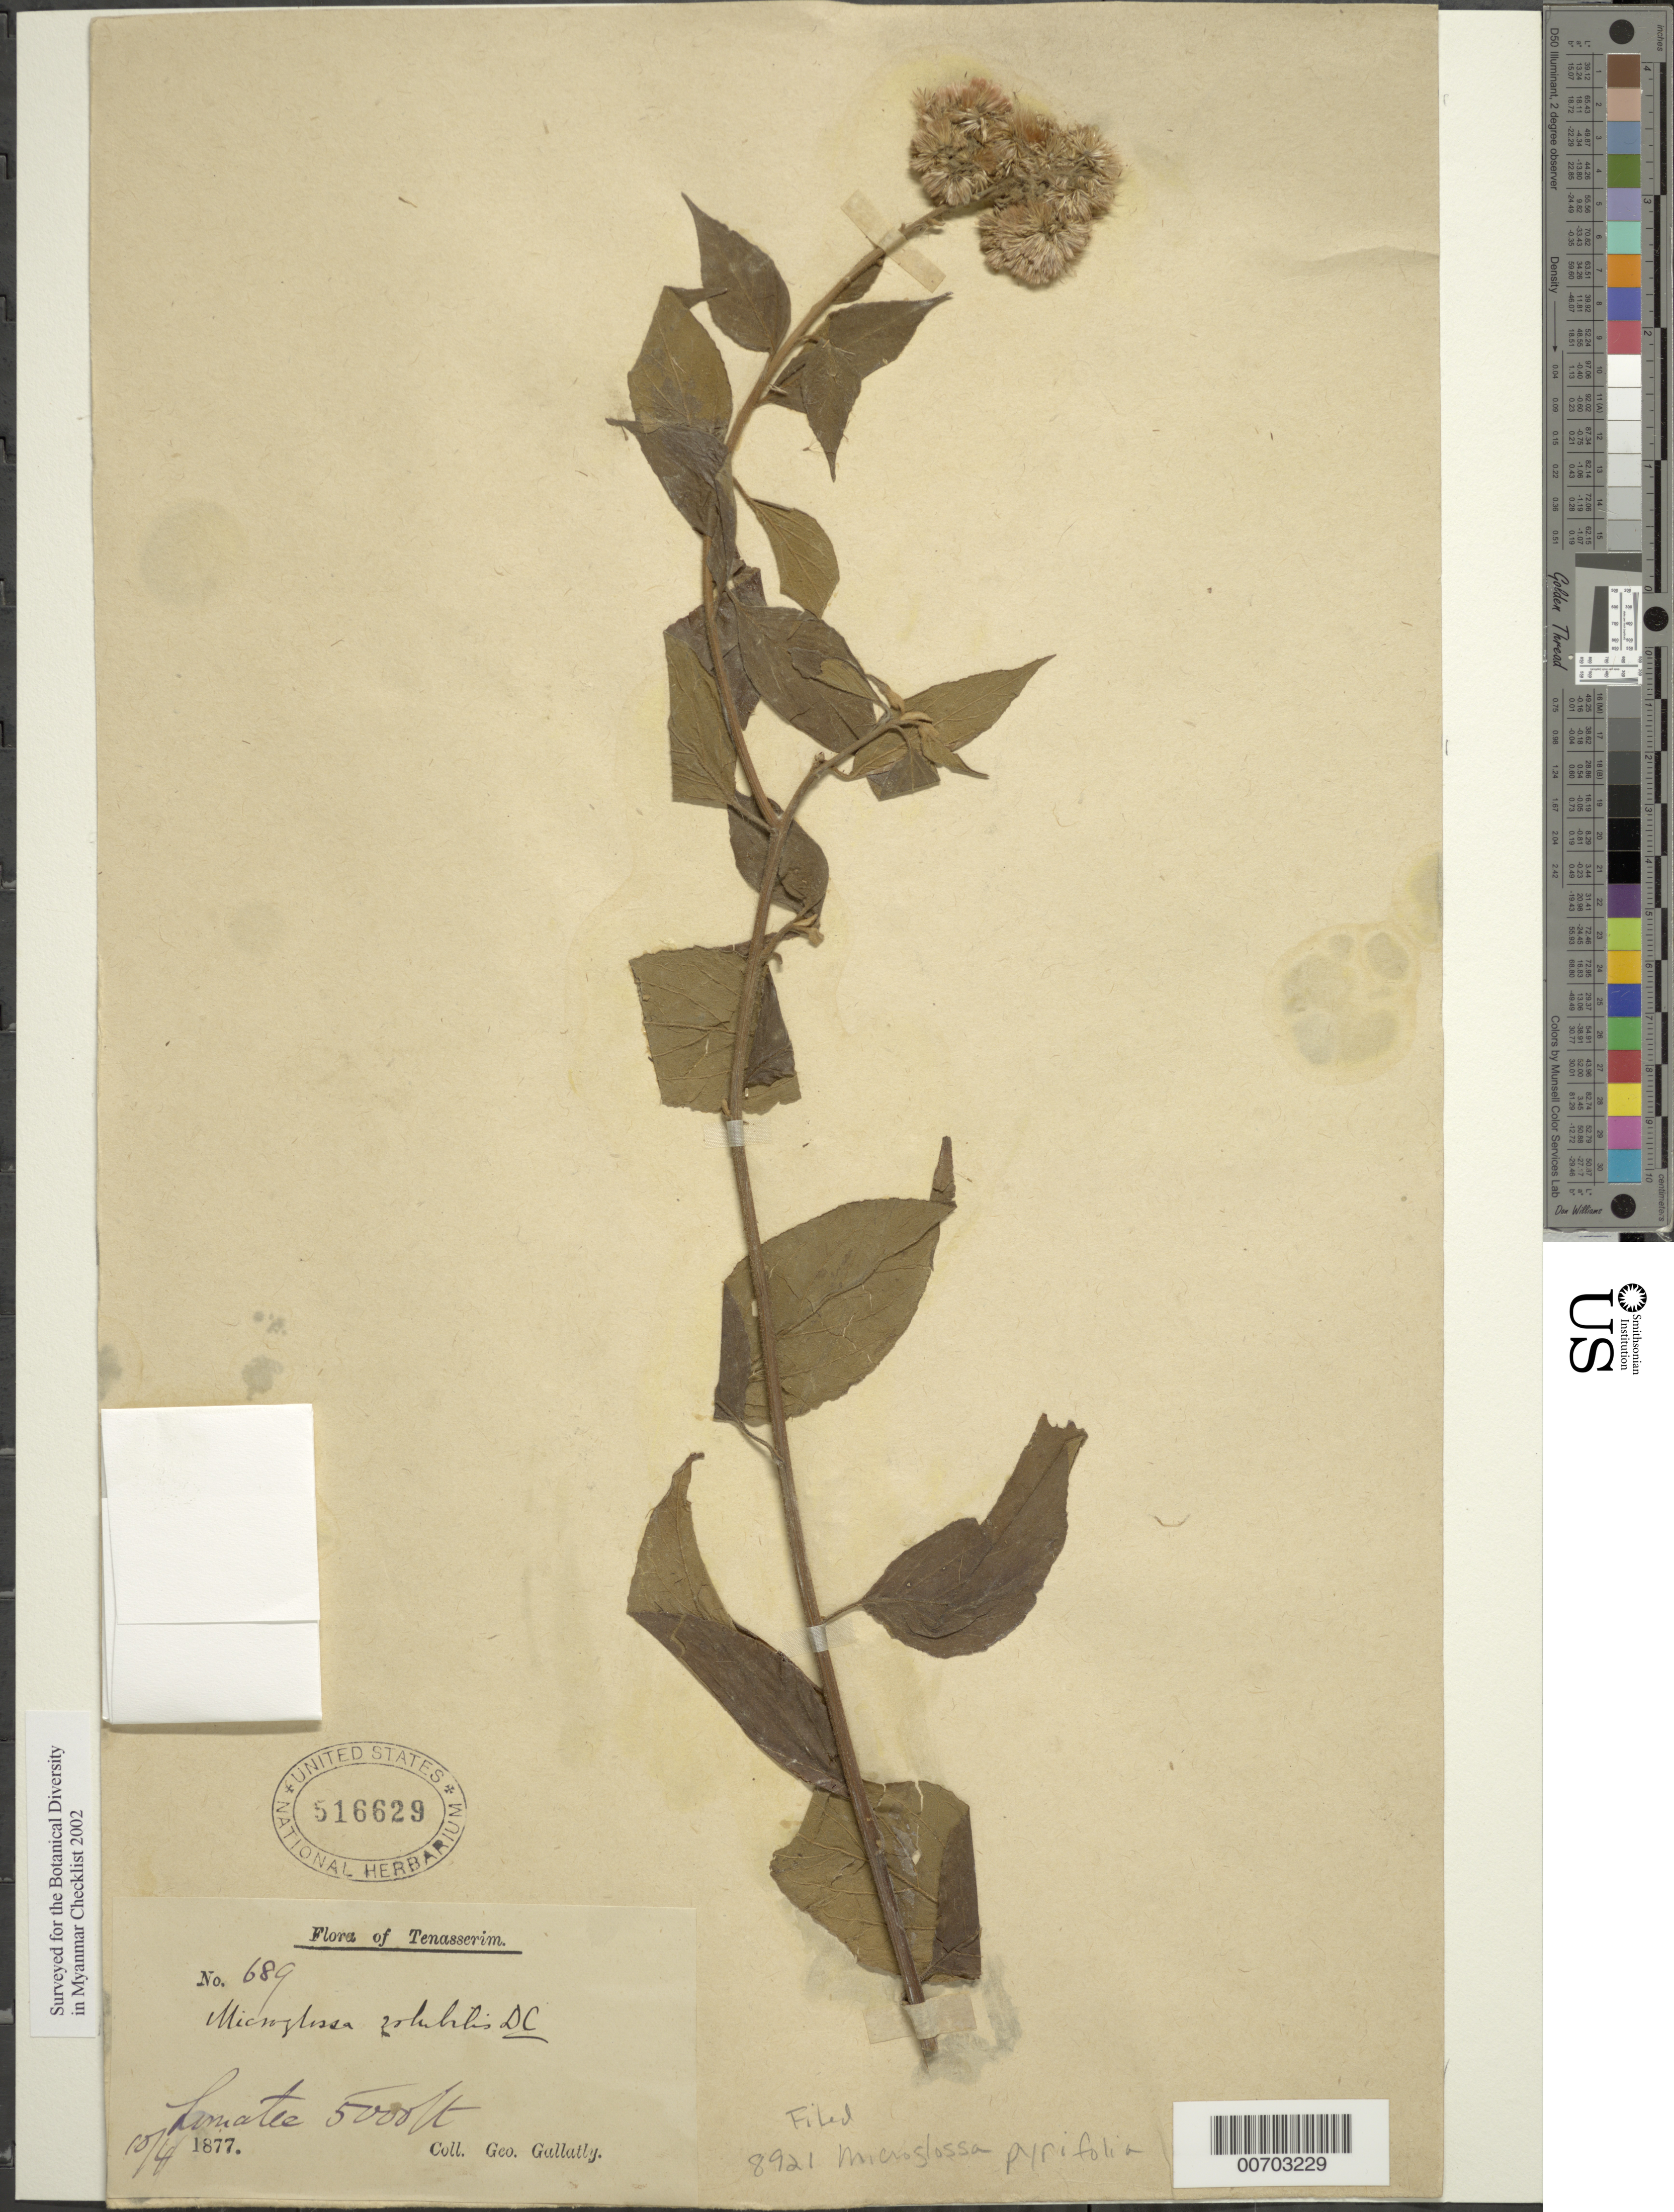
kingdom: Plantae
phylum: Tracheophyta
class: Magnoliopsida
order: Asterales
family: Asteraceae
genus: Microglossa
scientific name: Microglossa pyrifolia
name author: (Lam.) Kuntze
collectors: G. Gallatly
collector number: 689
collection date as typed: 10 Apr 1877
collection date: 1877-04-10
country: Myanmar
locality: Lomatee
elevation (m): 1524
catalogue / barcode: US 516629